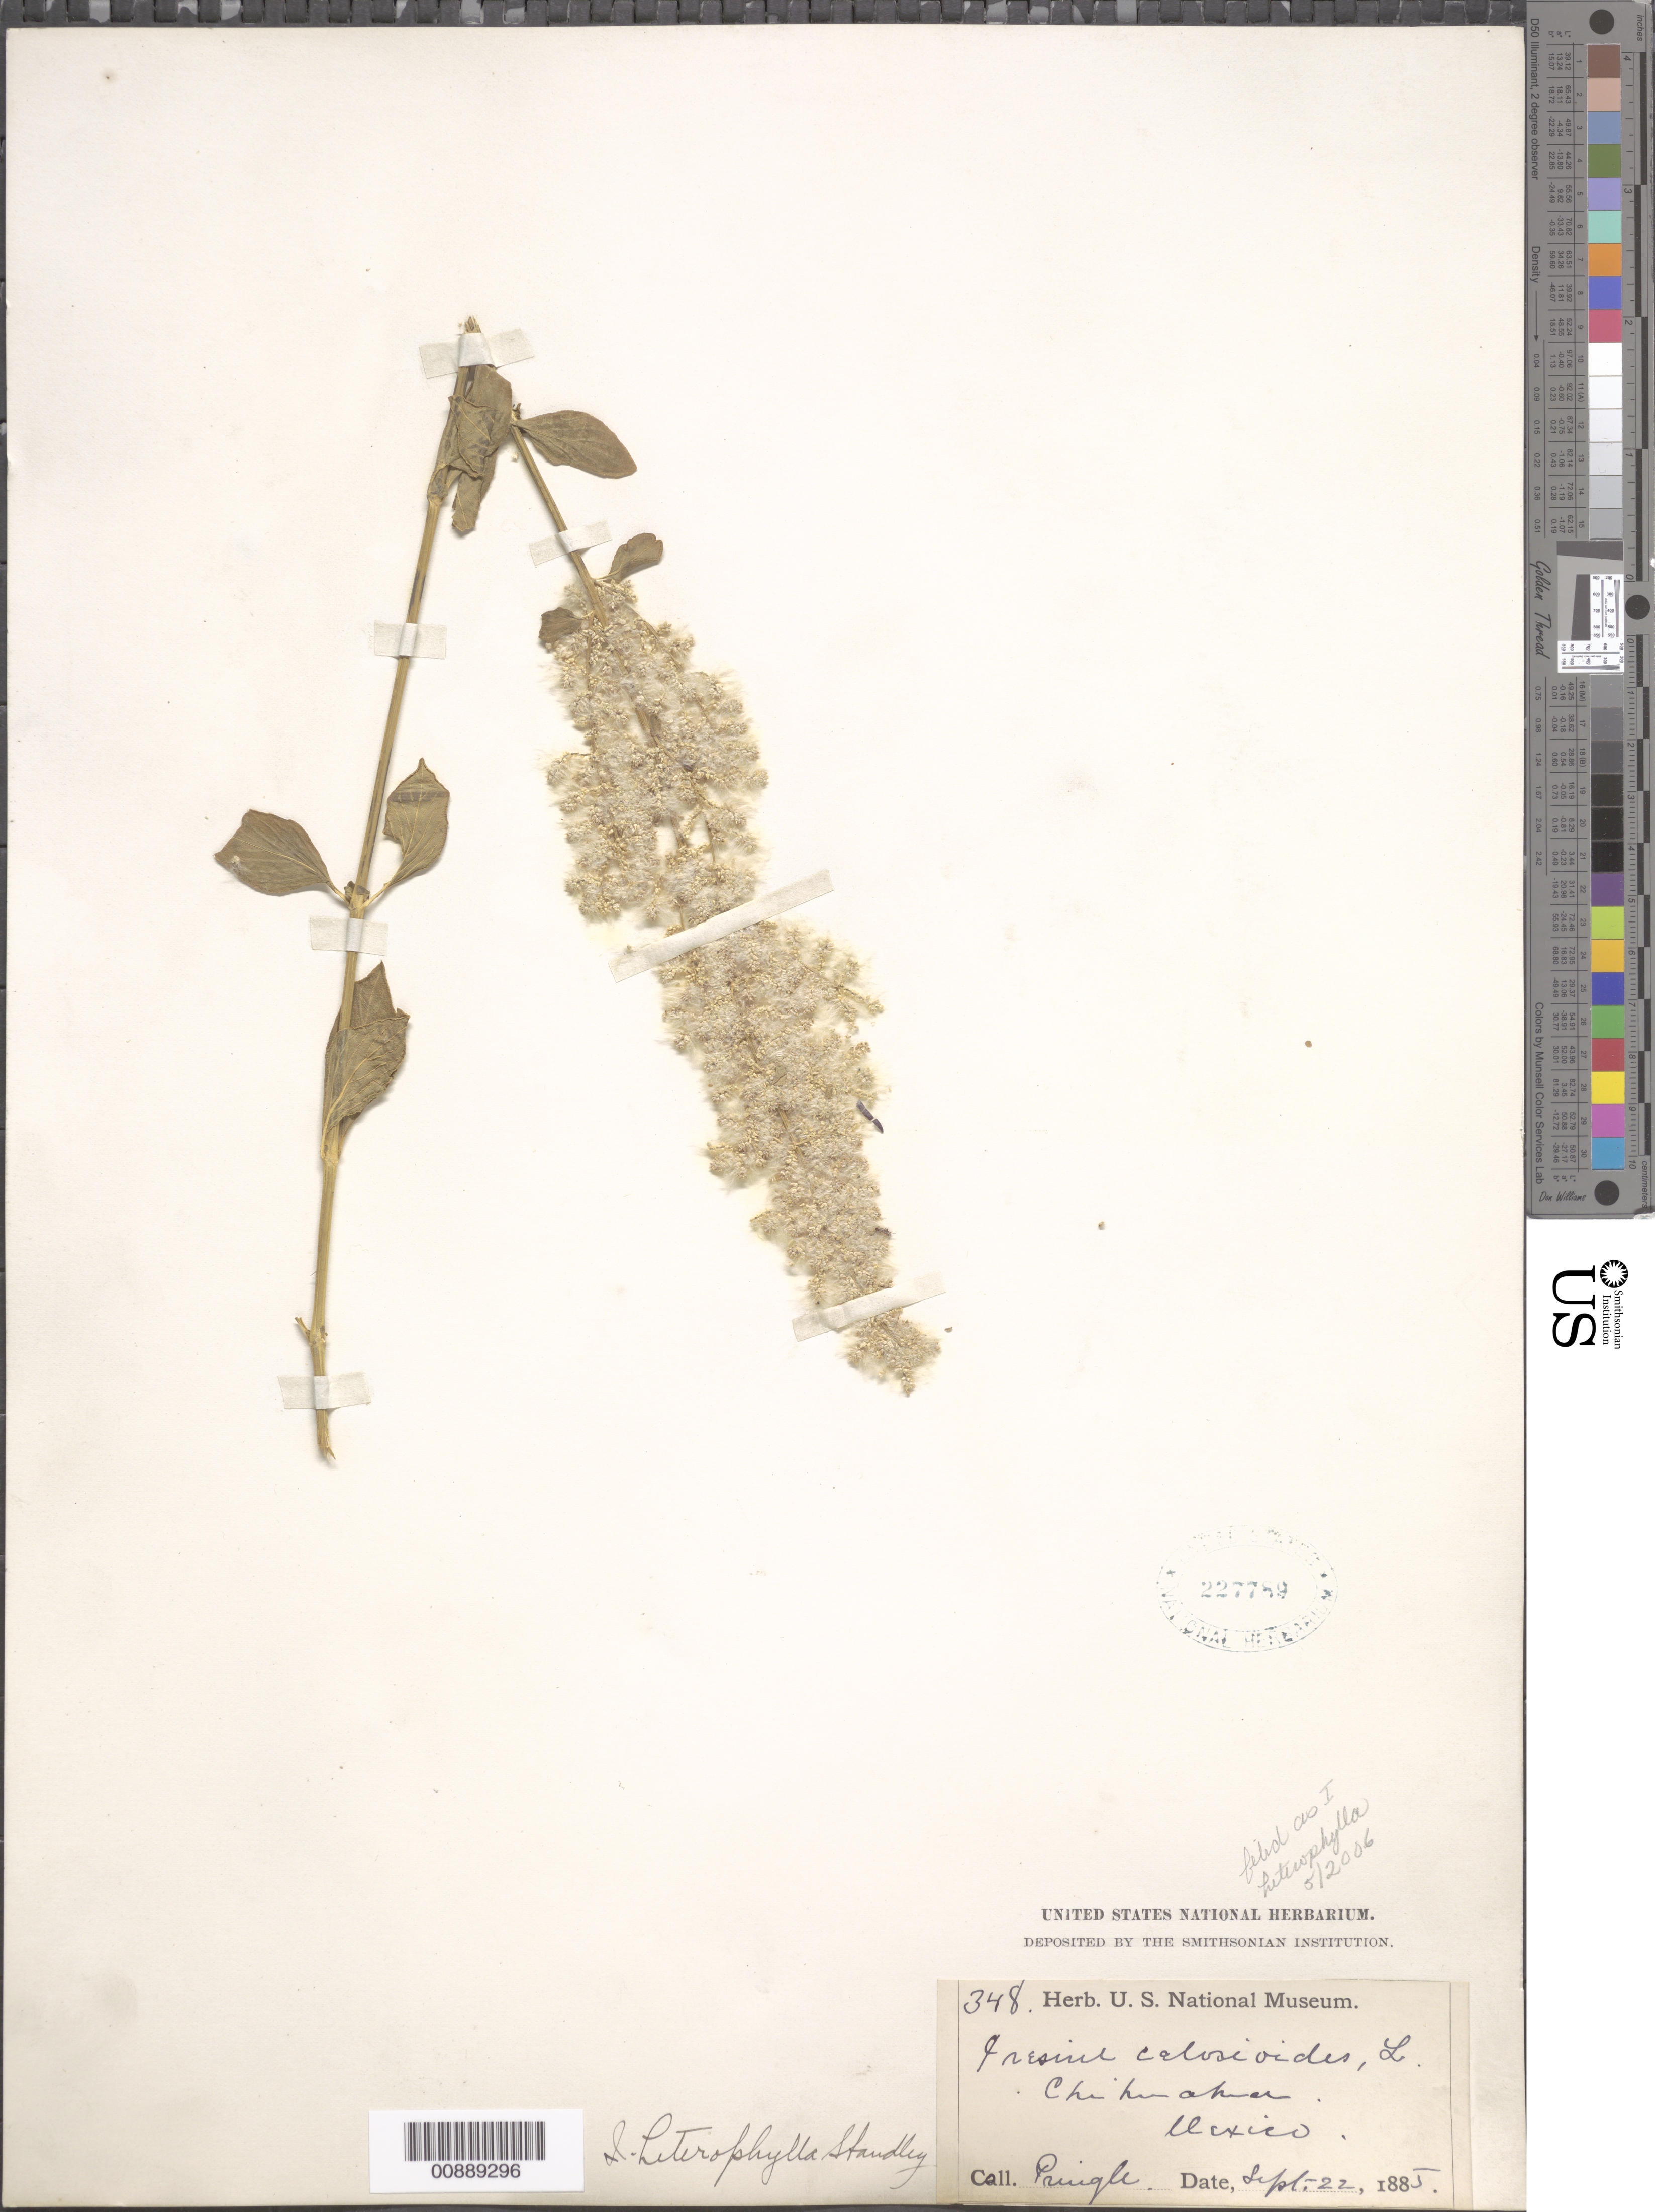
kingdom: Plantae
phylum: Tracheophyta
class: Magnoliopsida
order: Caryophyllales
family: Amaranthaceae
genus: Iresine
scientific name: Iresine heterophylla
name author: Standl.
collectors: C. G. Pringle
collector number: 348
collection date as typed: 22 Sep 1885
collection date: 1885-09-22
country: Mexico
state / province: Chihuahua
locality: Chihuahua.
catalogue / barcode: US 227789